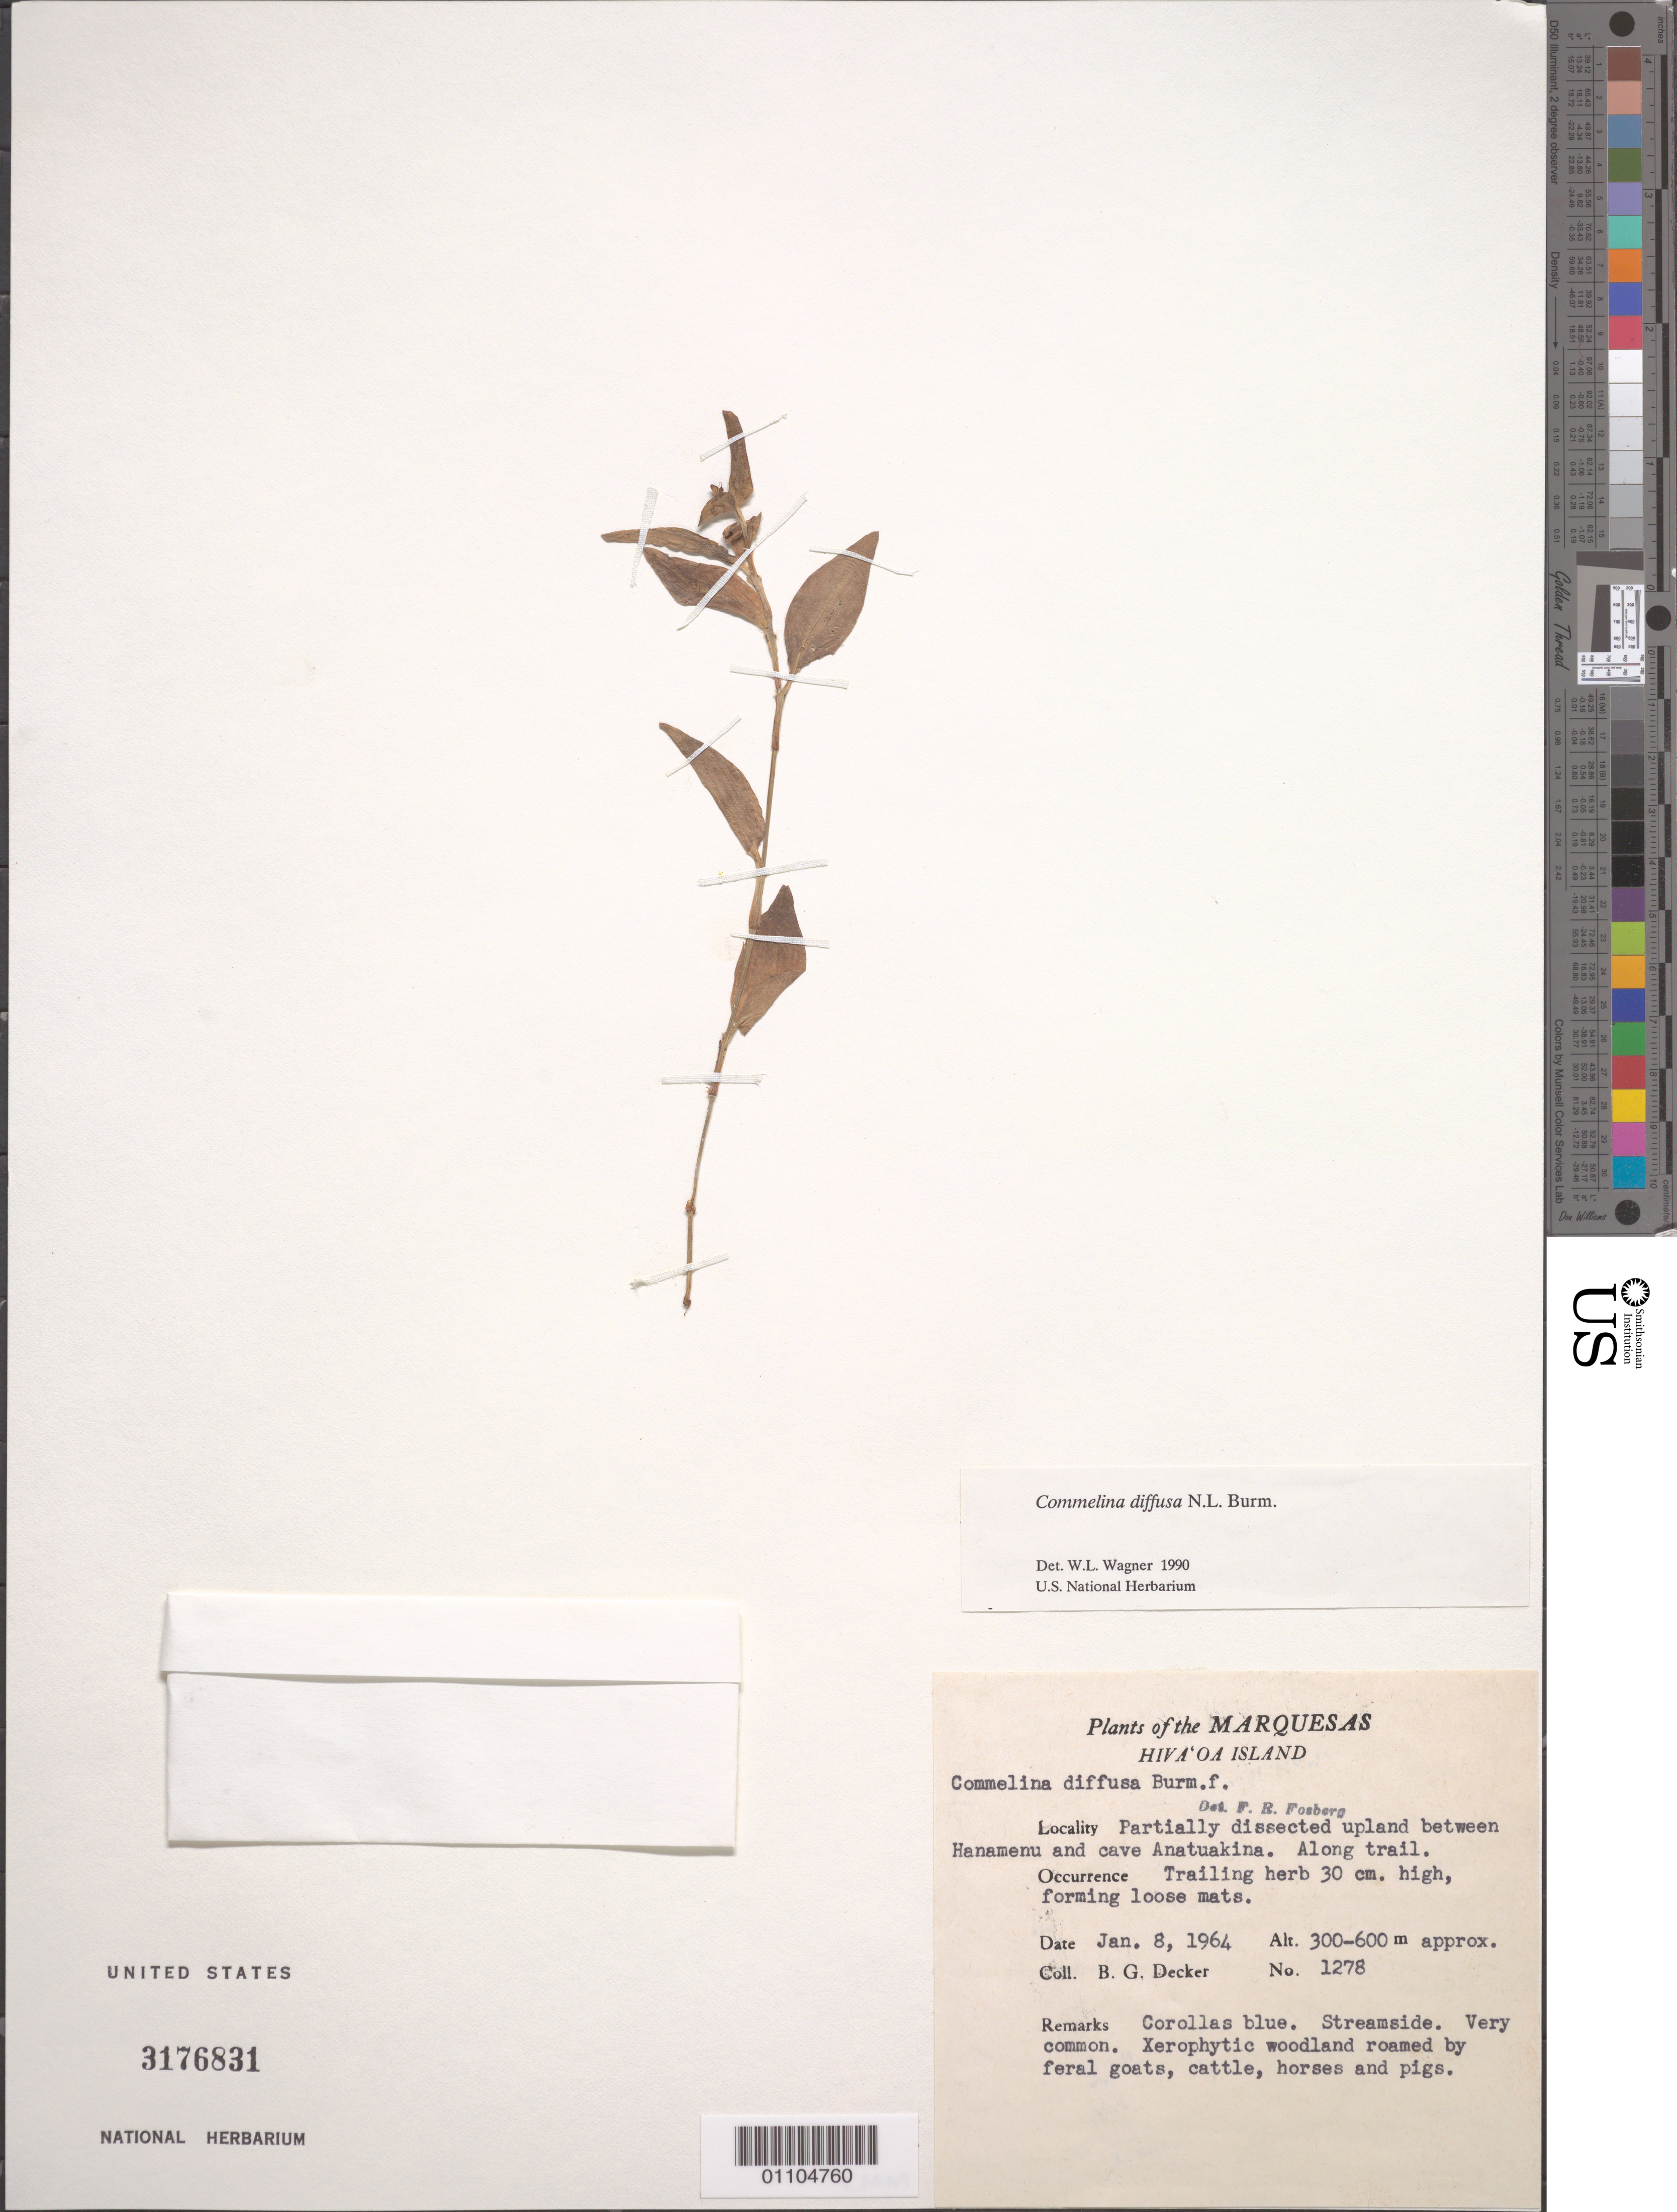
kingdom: Plantae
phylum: Tracheophyta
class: Liliopsida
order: Commelinales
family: Commelinaceae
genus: Commelina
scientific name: Commelina diffusa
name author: Burm. f.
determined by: Wagner, W. L., (BOT), Smithsonian Institution - National Museum of Natural History (UNITED STATES)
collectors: B. G. Decker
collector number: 1278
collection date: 1964-01-08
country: French Polynesia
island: Hiva Oa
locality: upland between Hanamenu and cave Anatuakina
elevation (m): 300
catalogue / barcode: US 3176831